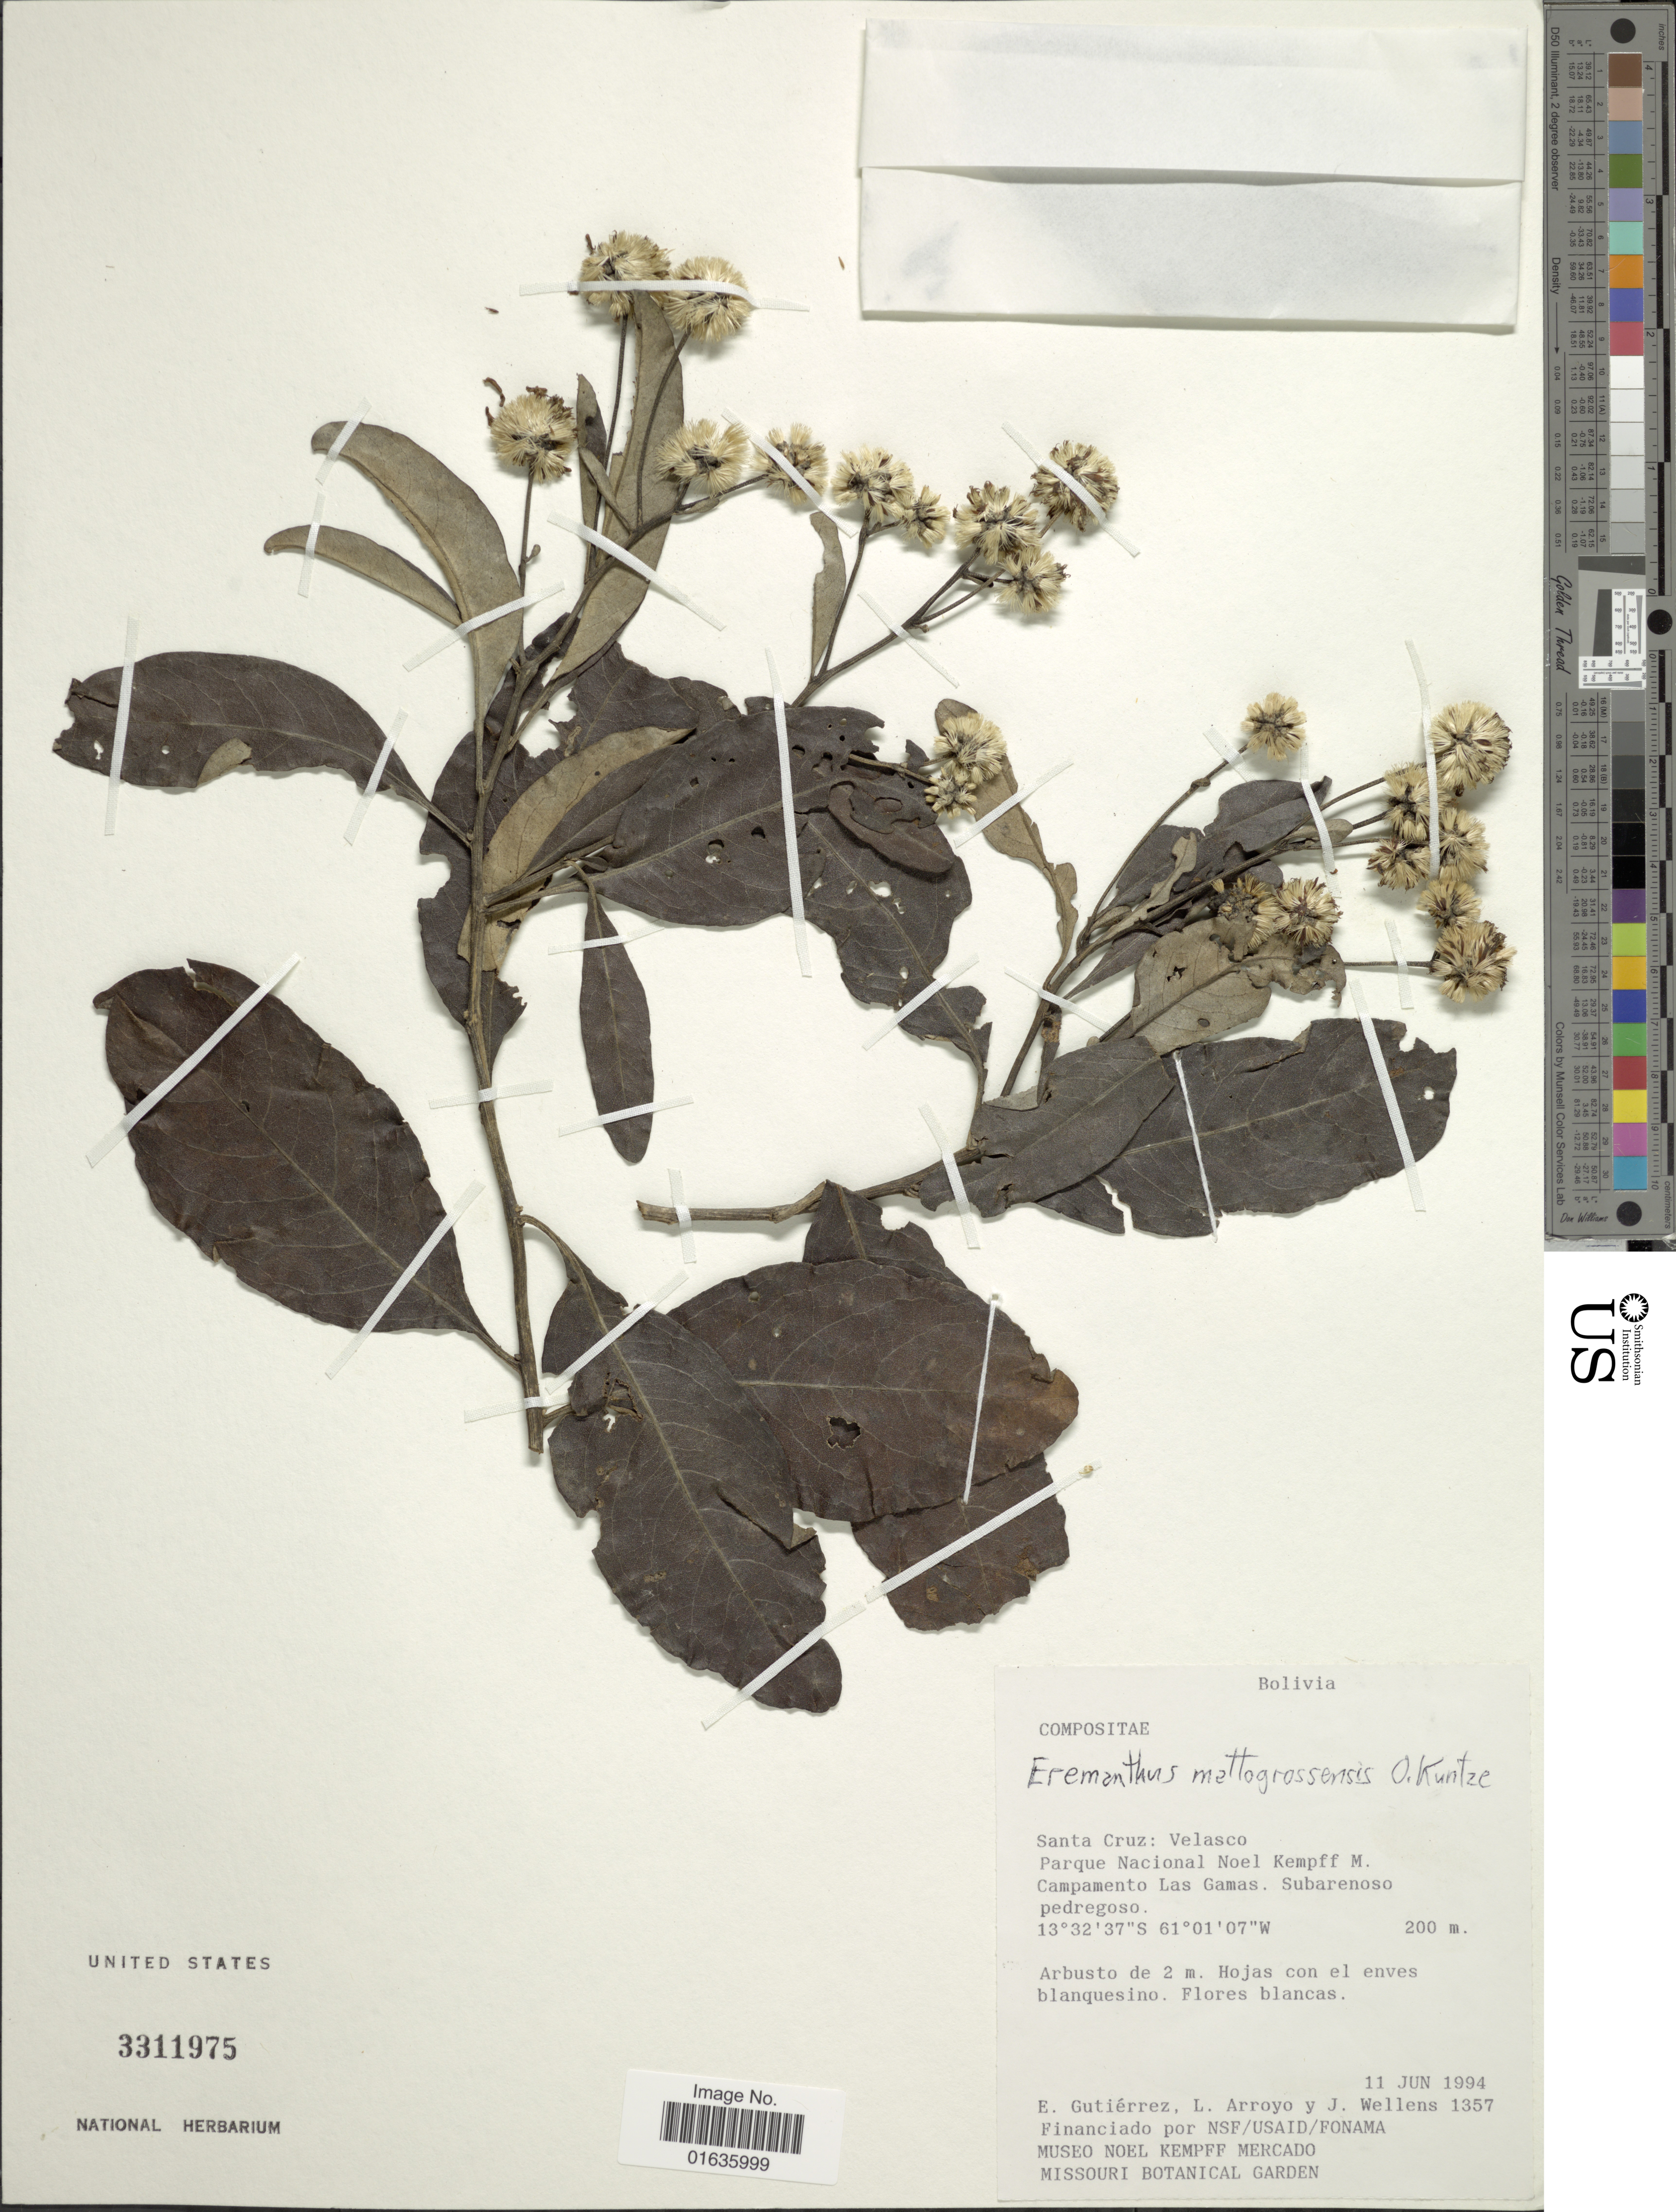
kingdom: Plantae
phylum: Tracheophyta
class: Magnoliopsida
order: Asterales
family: Asteraceae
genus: Eremanthus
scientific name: Eremanthus mattogrossensis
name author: Kuntze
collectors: E. Gutiérrez, L. Arroyo & J. Wellens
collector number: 1357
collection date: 1994-06-11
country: Bolivia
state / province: Santa Cruz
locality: Velasco. Parque Nacional Noel Kempff M. Campamento Las Gamas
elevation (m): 200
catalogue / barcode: US 3311975